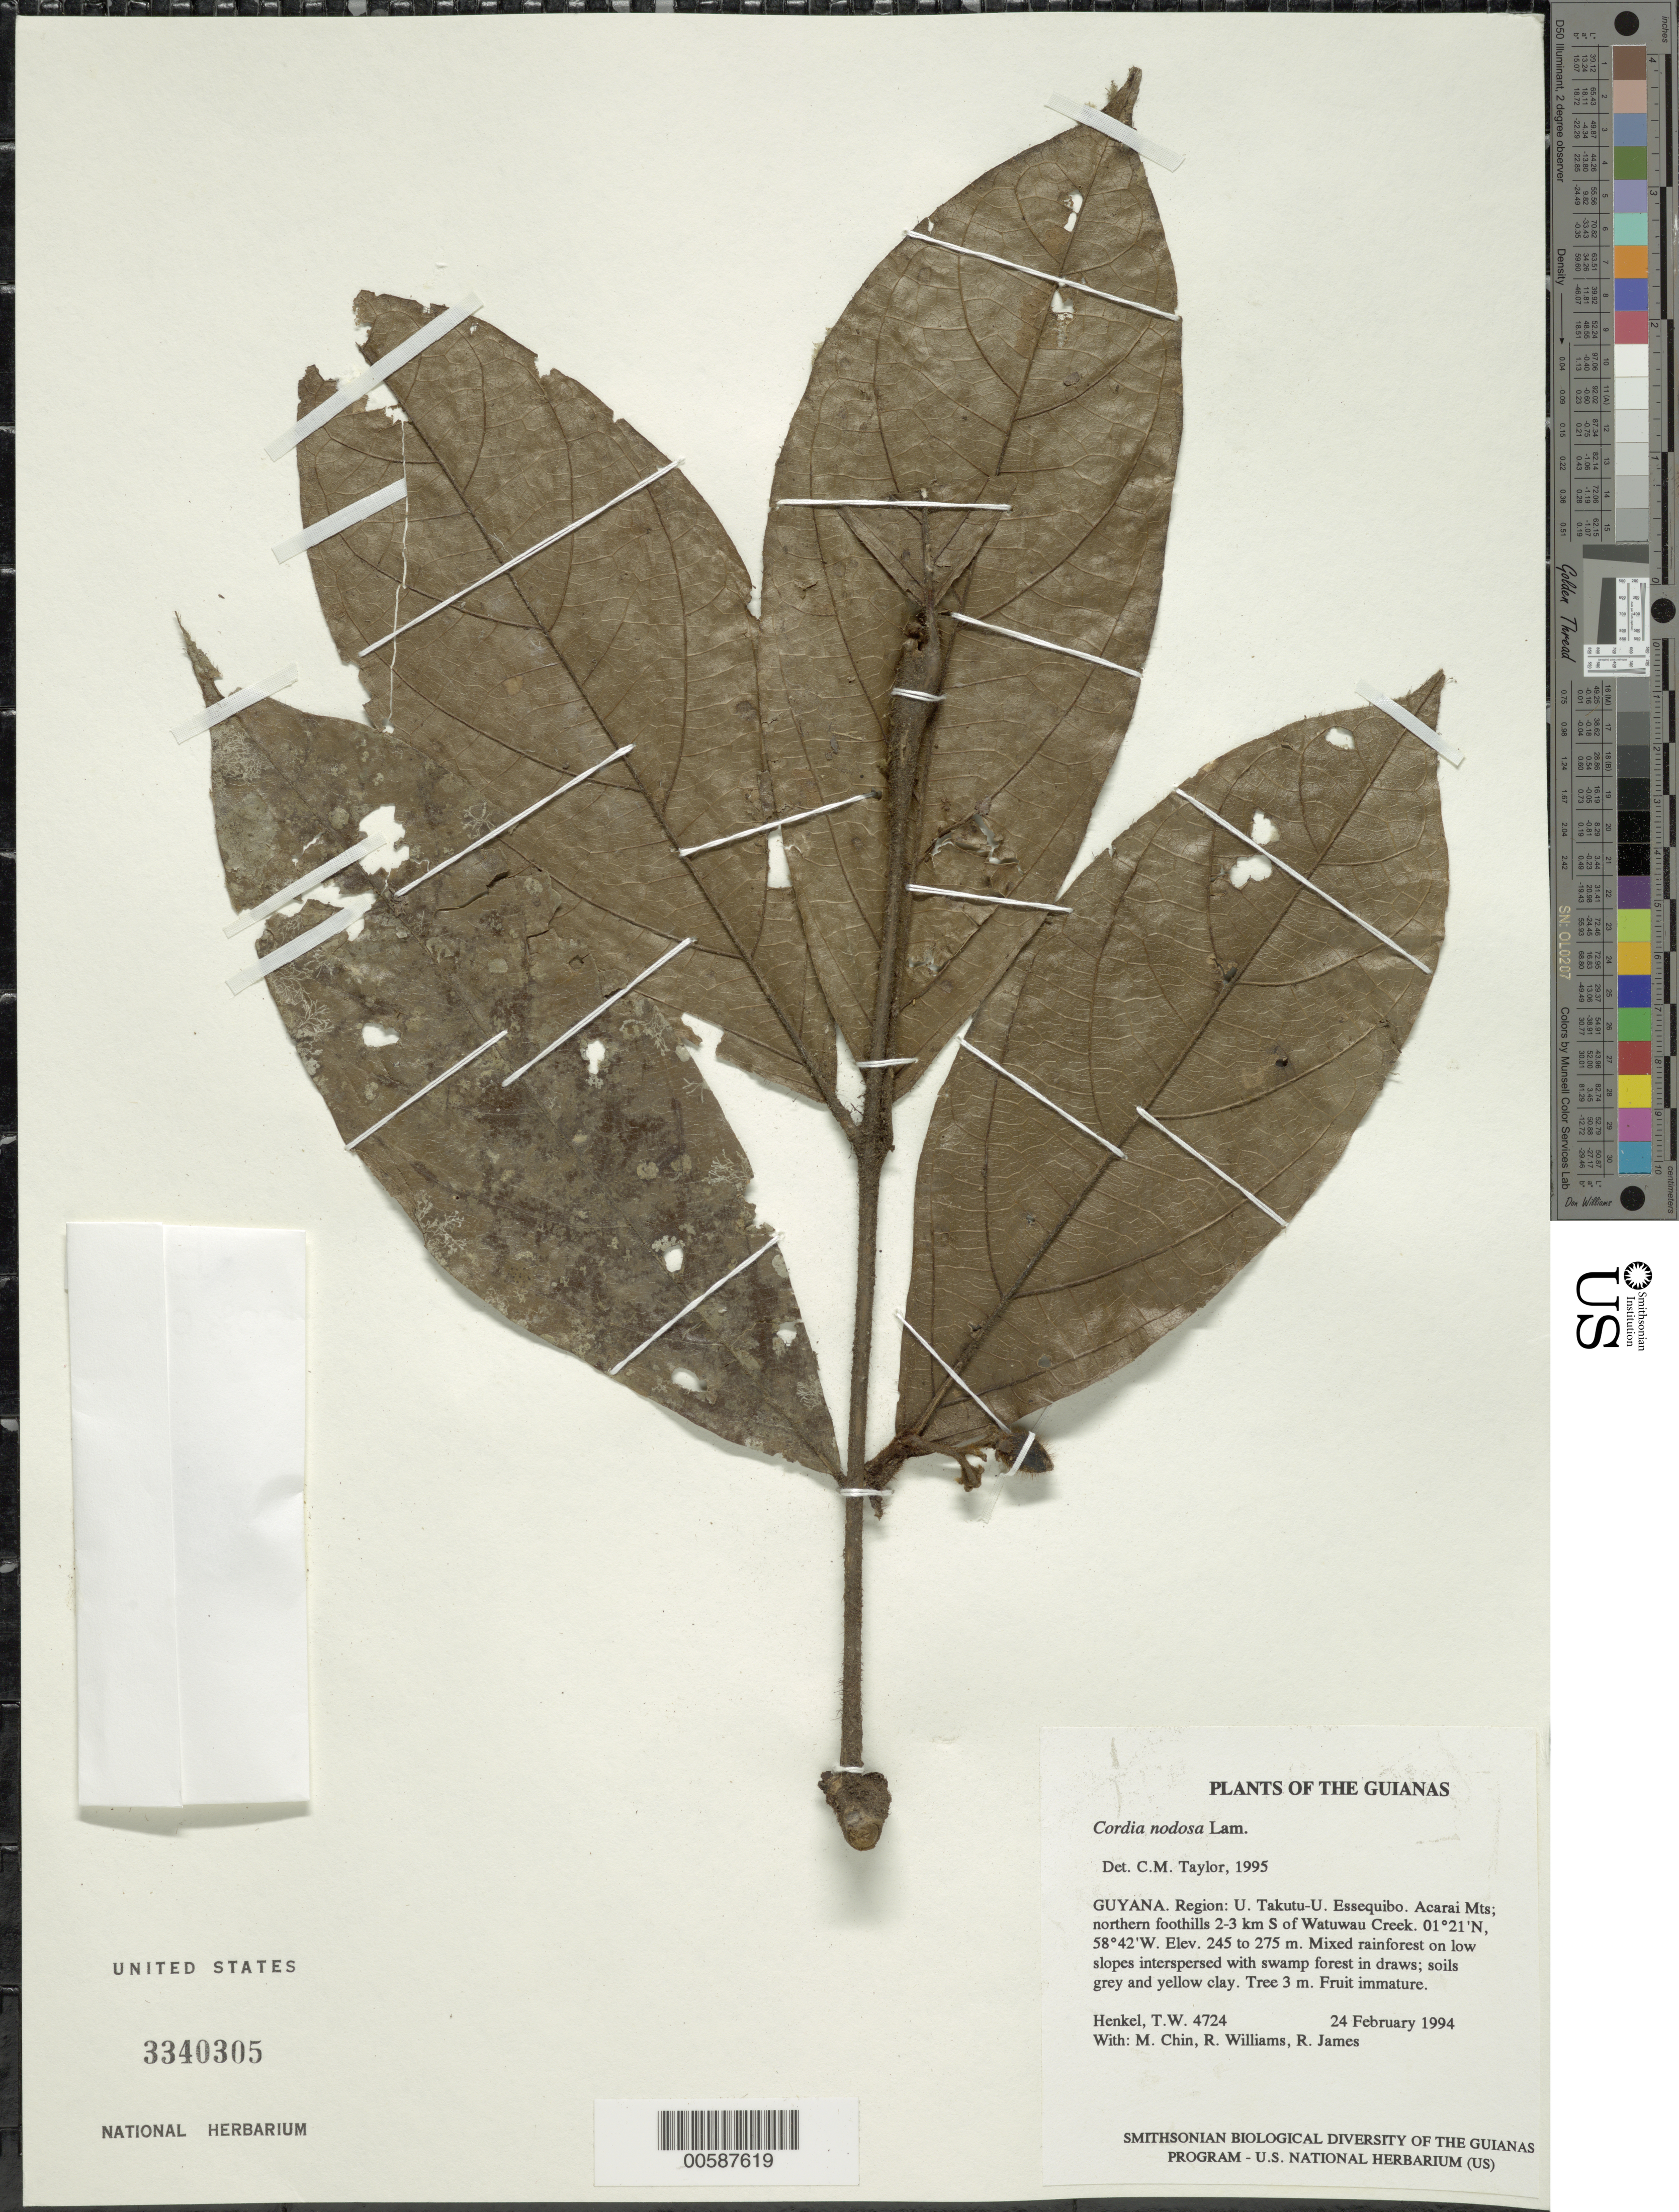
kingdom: Plantae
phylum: Tracheophyta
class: Magnoliopsida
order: Boraginales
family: Cordiaceae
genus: Cordia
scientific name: Cordia nodosa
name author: Lam.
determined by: Taylor, Charlotte M.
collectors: T. Henkel, M. Chin, R. Williams & R. James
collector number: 4724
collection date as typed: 24 February 1994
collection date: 1994-02-24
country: Guyana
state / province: U. Takutu-U. Essequibo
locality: Acarai Mts; northern foothills 2-3 km S of Watuwau Creek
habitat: Mixed rainforest on low slopes interspersed with swamp forest in draws; soils grey and yellow clay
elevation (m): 245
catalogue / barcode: US 3340305